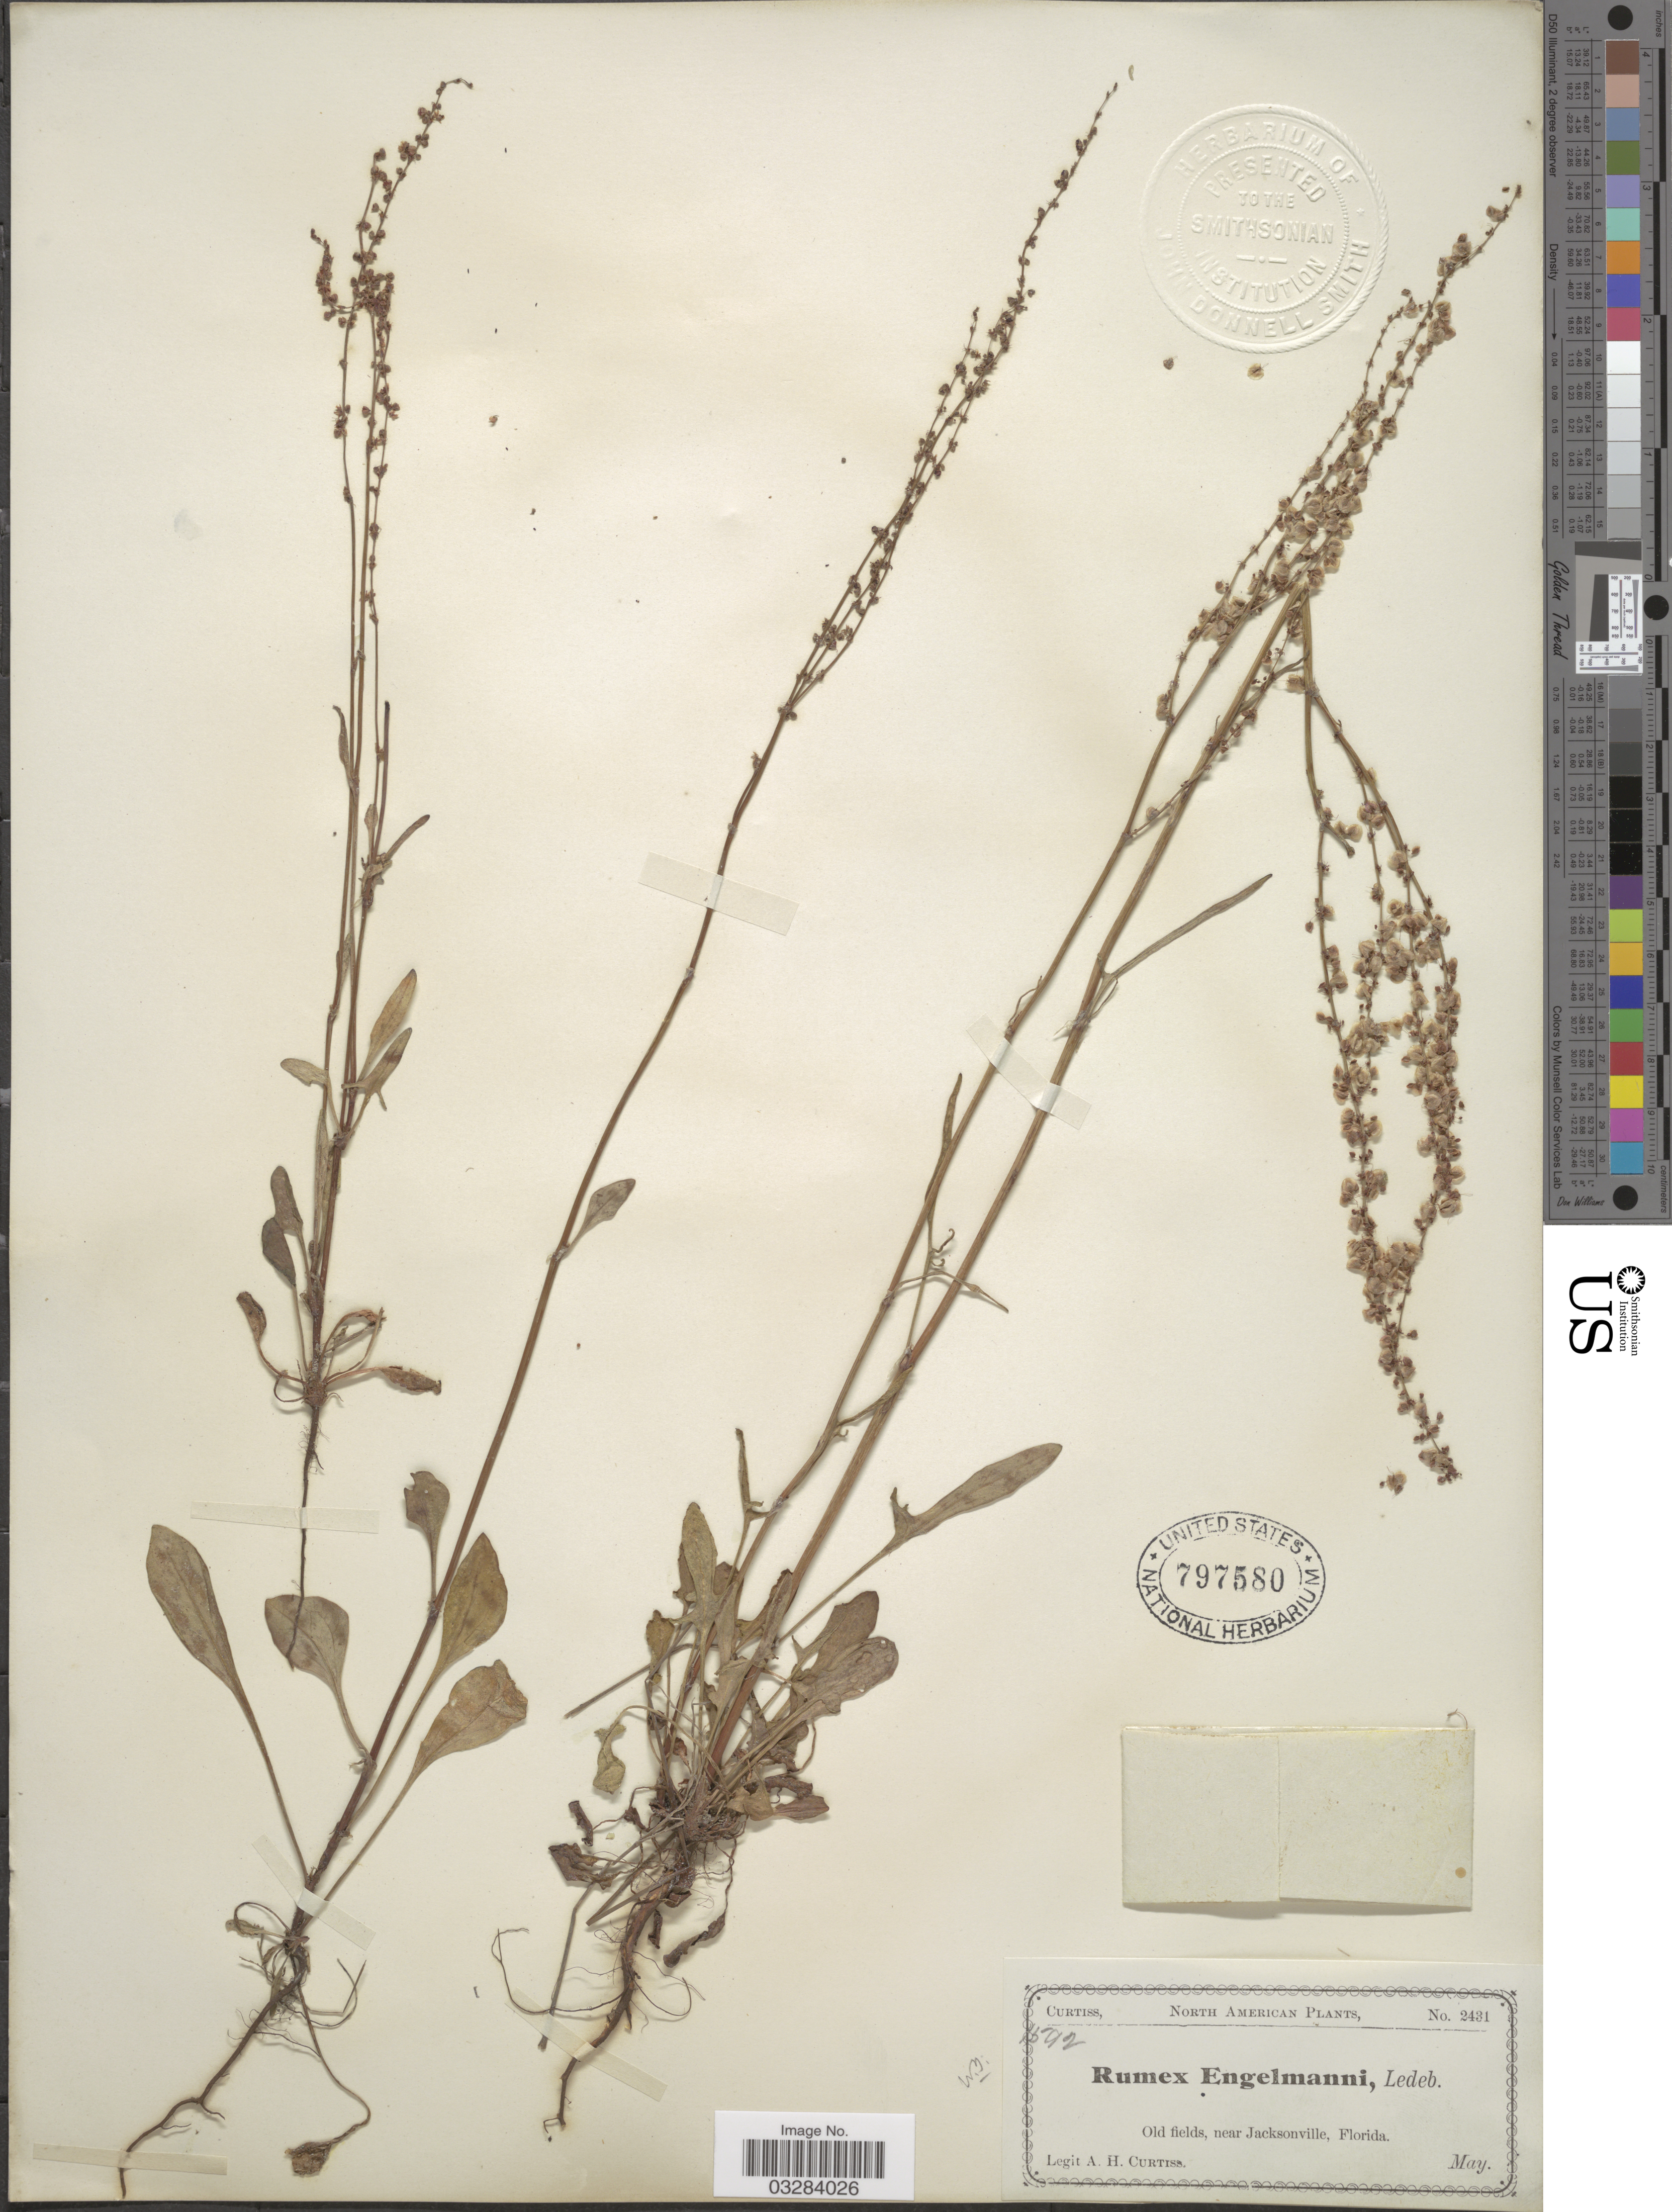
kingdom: Plantae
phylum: Tracheophyta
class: Magnoliopsida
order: Caryophyllales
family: Polygonaceae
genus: Rumex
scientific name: Rumex hastatulus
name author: Baldwin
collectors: A. H. Curtiss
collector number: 2431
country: United States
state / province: Florida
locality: Old fields, near Jacksonville.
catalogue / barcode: US 797580